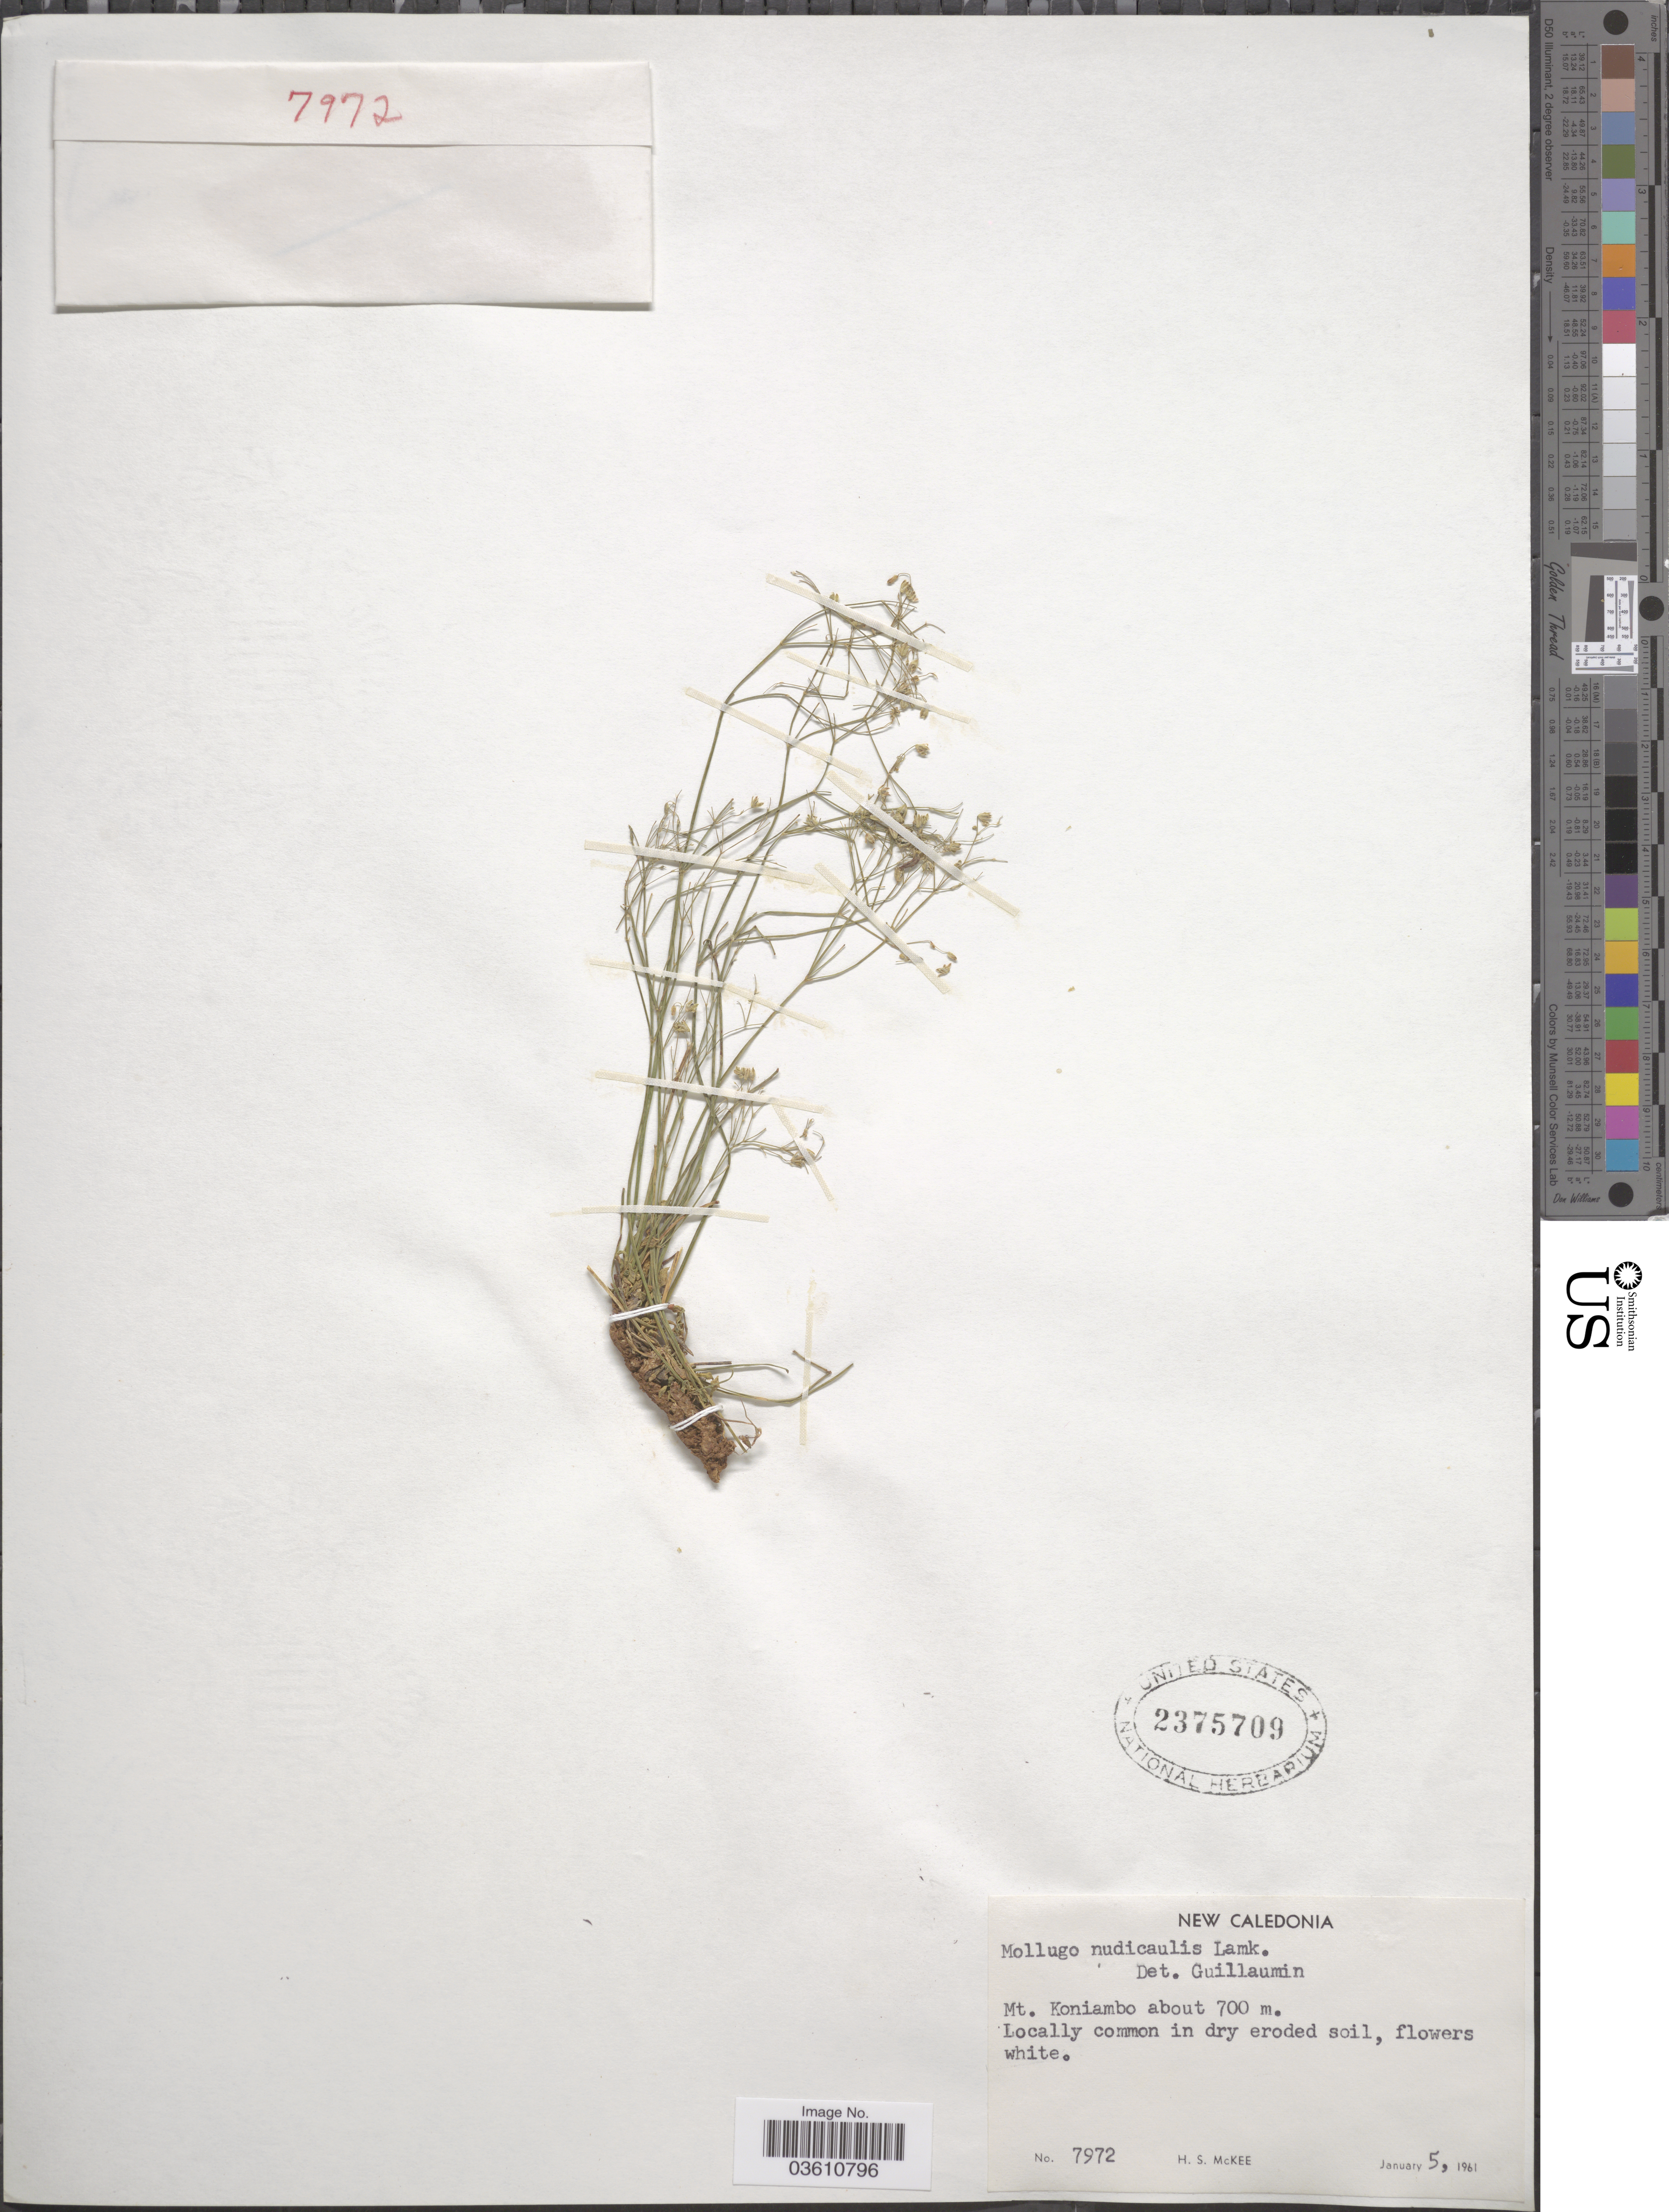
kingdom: Plantae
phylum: Tracheophyta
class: Magnoliopsida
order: Caryophyllales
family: Molluginaceae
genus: Paramollugo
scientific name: Paramollugo digyna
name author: (Montrouz.) Sukhor.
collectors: H. S. McKee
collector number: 7972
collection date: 1961-01-05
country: New Caledonia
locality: Mt. Koniambo.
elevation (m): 700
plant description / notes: Cited by M. Thulin et al. Candollea 79(2): 205. 2024.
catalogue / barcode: US 2375709